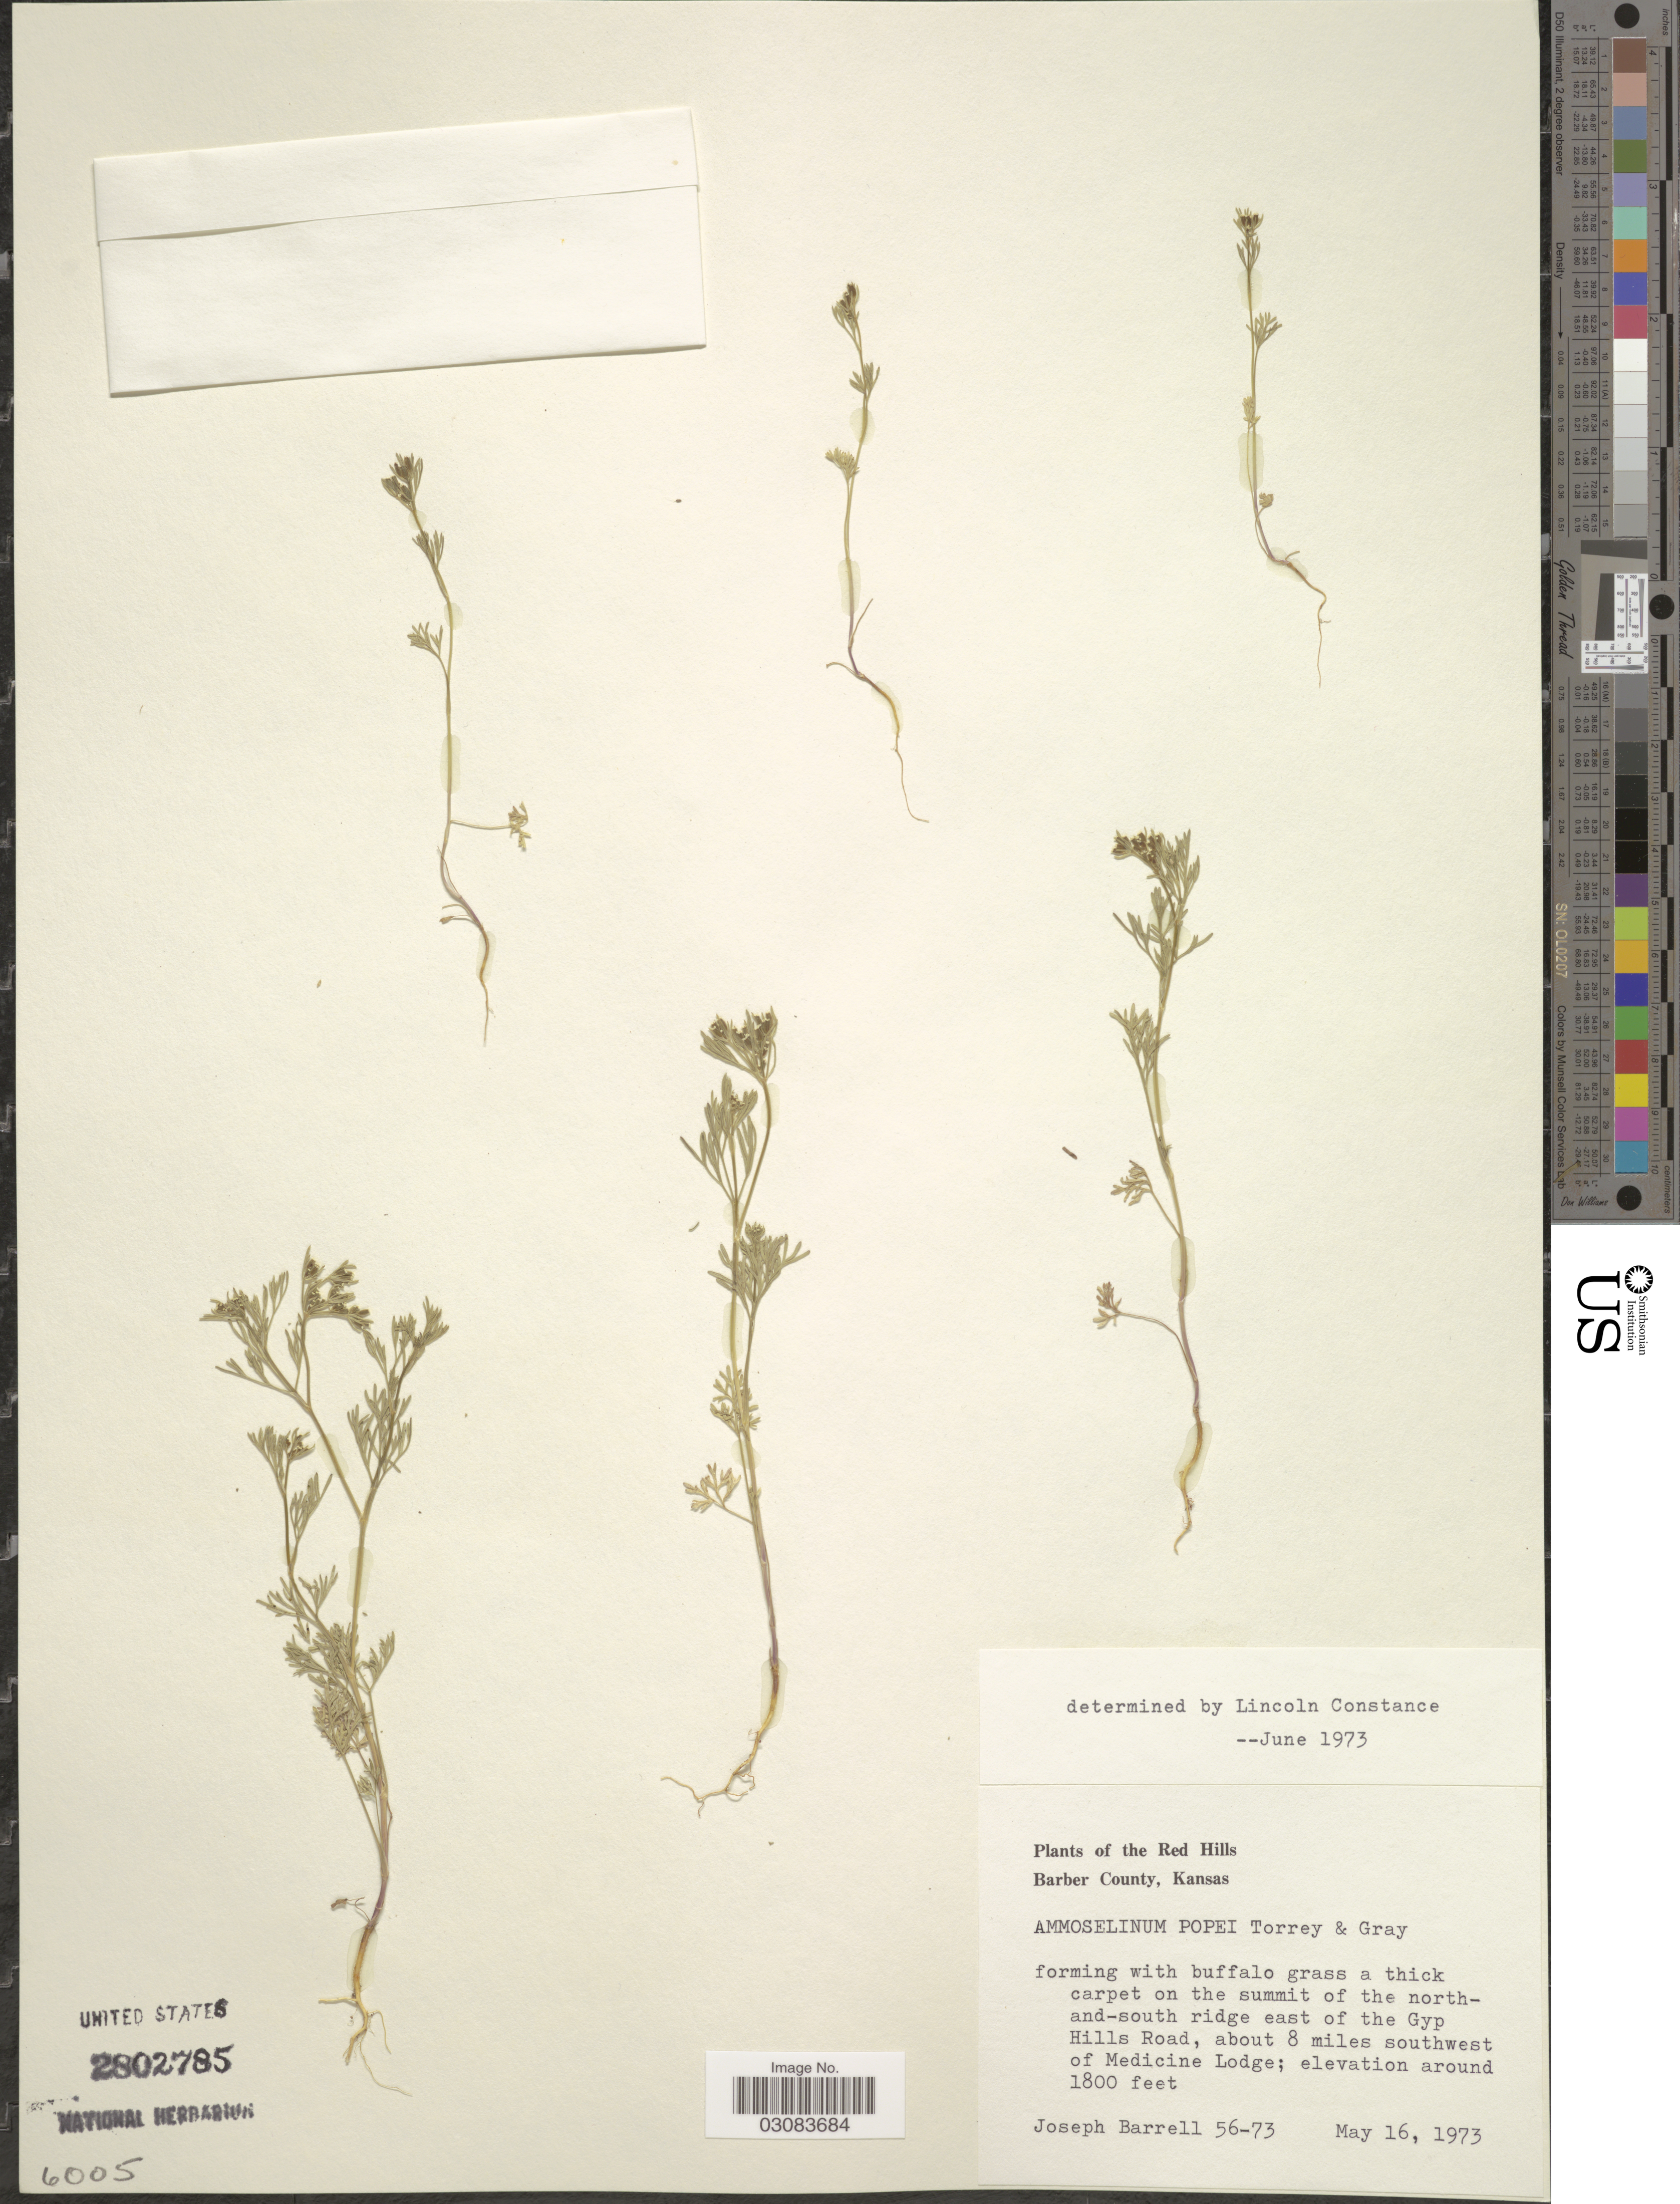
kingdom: Plantae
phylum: Tracheophyta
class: Magnoliopsida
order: Apiales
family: Apiaceae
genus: Ammoselinum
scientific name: Ammoselinum popei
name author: Torr. & A. Gray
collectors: J. Barrell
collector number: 56-73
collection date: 1973-05-16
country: United States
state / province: Kansas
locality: The Red Hills Barber County, forming with buffalo grass a thick carpet on the summit of the north-and-south ridge east of the Gyp Hills Road, about 8 miles southwest of Medicine Lodge.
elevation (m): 549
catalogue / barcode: US 2802785